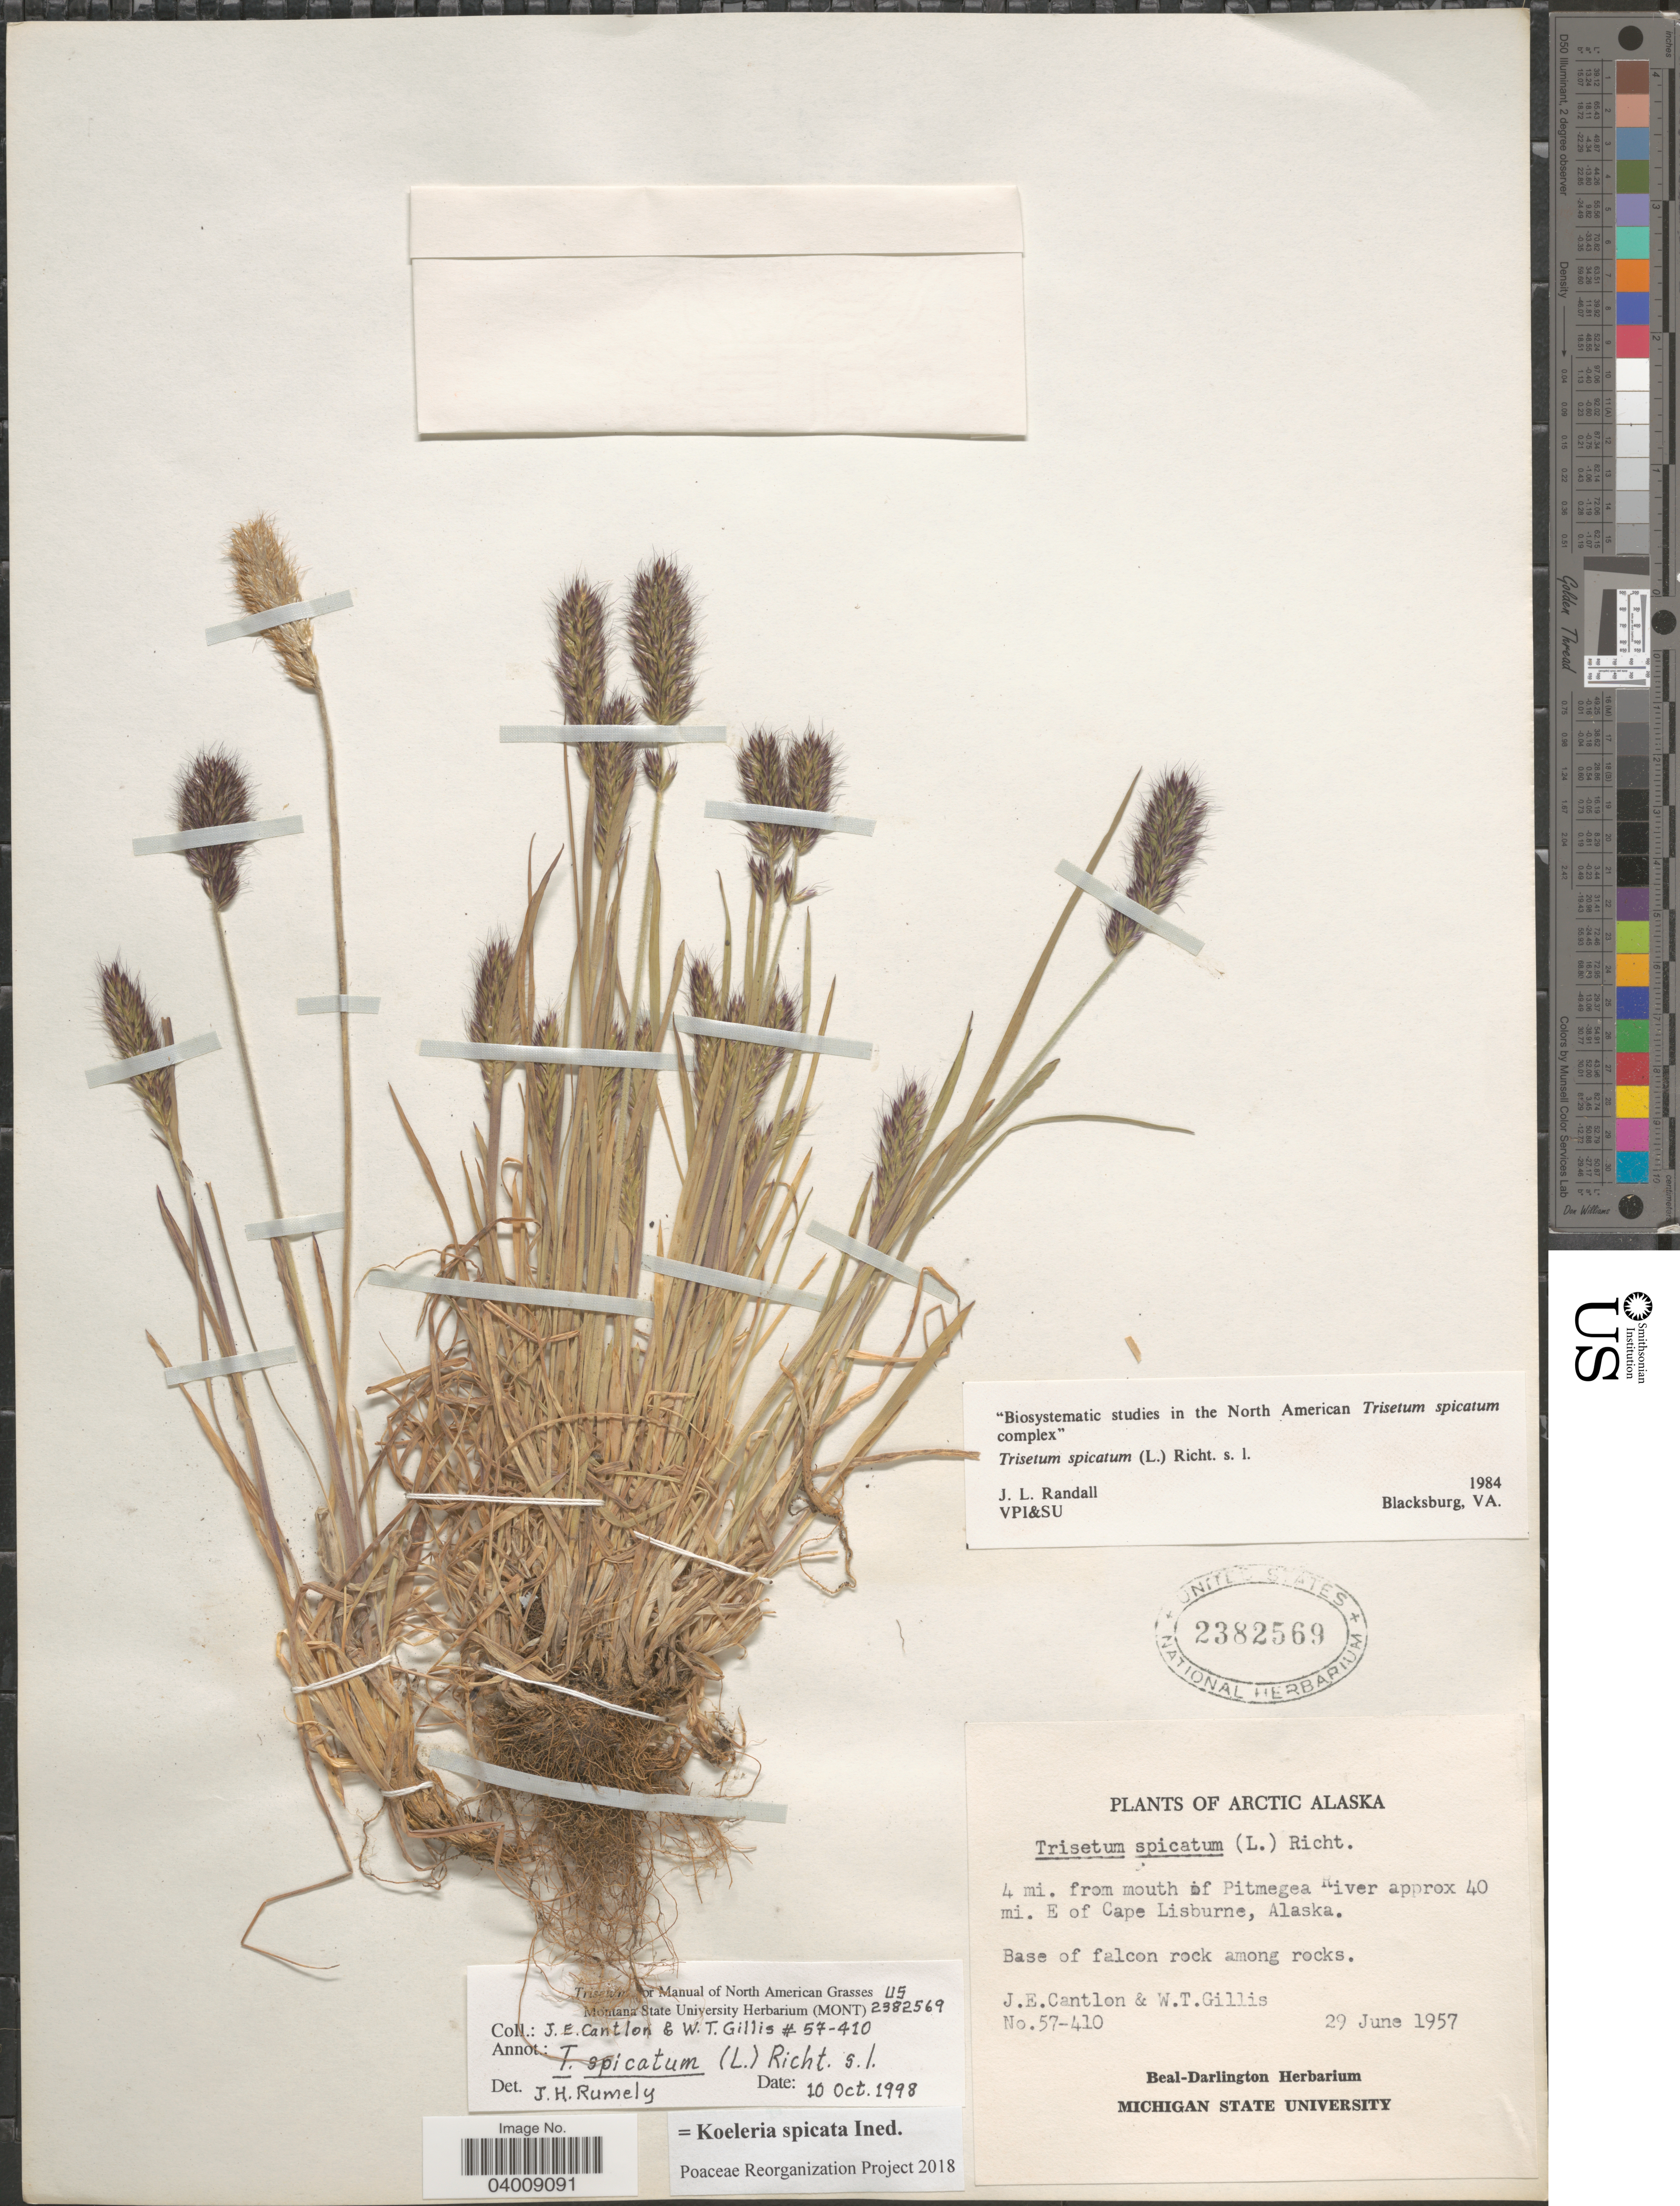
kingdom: Plantae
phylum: Tracheophyta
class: Liliopsida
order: Poales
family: Poaceae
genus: Koeleria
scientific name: Koeleria spicata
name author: (L.) Barberá et al.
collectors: J. Cantlon & W. T. Gillis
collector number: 57-410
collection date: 1957-06-29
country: United States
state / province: Alaska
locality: Arctic Alaska. 4 mi. from mouth of Pitmegea River approx 40 mi. E of Cape Lisburne.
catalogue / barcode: US 2382569